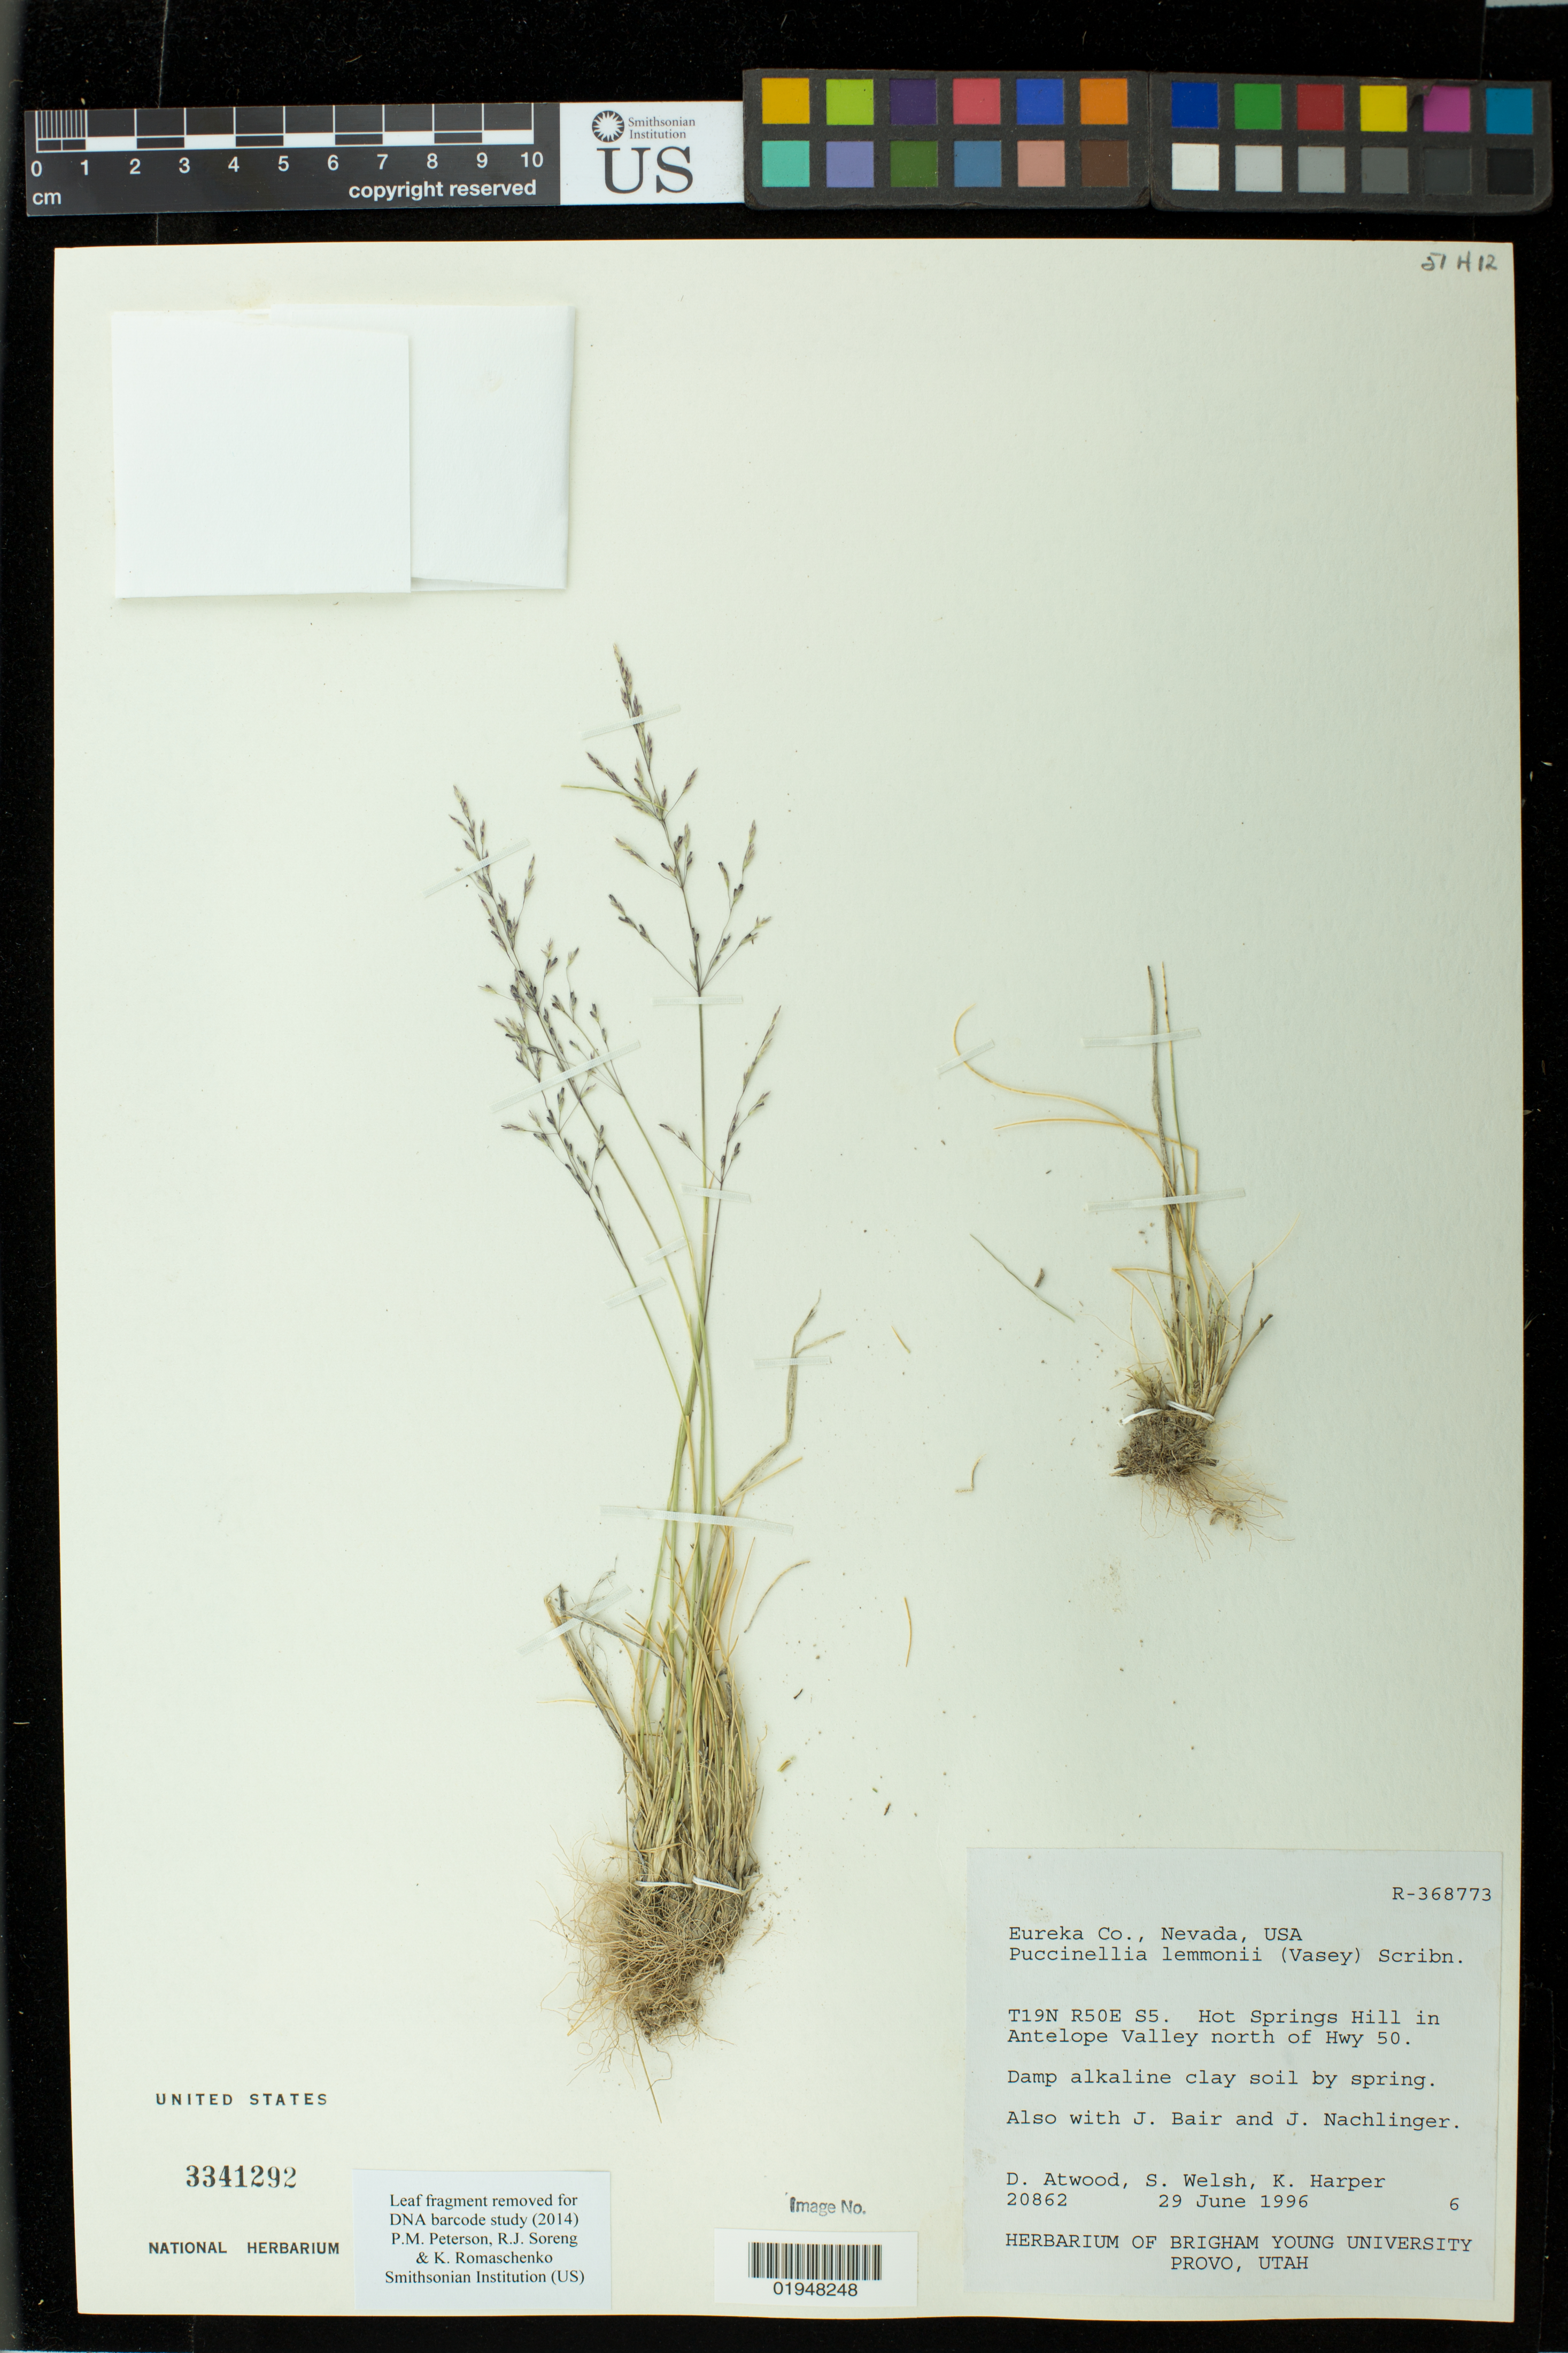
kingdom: Plantae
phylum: Tracheophyta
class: Liliopsida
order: Poales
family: Poaceae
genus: Puccinellia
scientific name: Puccinellia lemmonii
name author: Scribn.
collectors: D. Atwood, S. Welsh & K. Harper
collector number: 20862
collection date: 1996-06-29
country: United States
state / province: Nevada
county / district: Eureka County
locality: T19N R50E S5. Hot Springs Hill in Antelope Valley north of Hwy 50.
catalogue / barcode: US 3341292